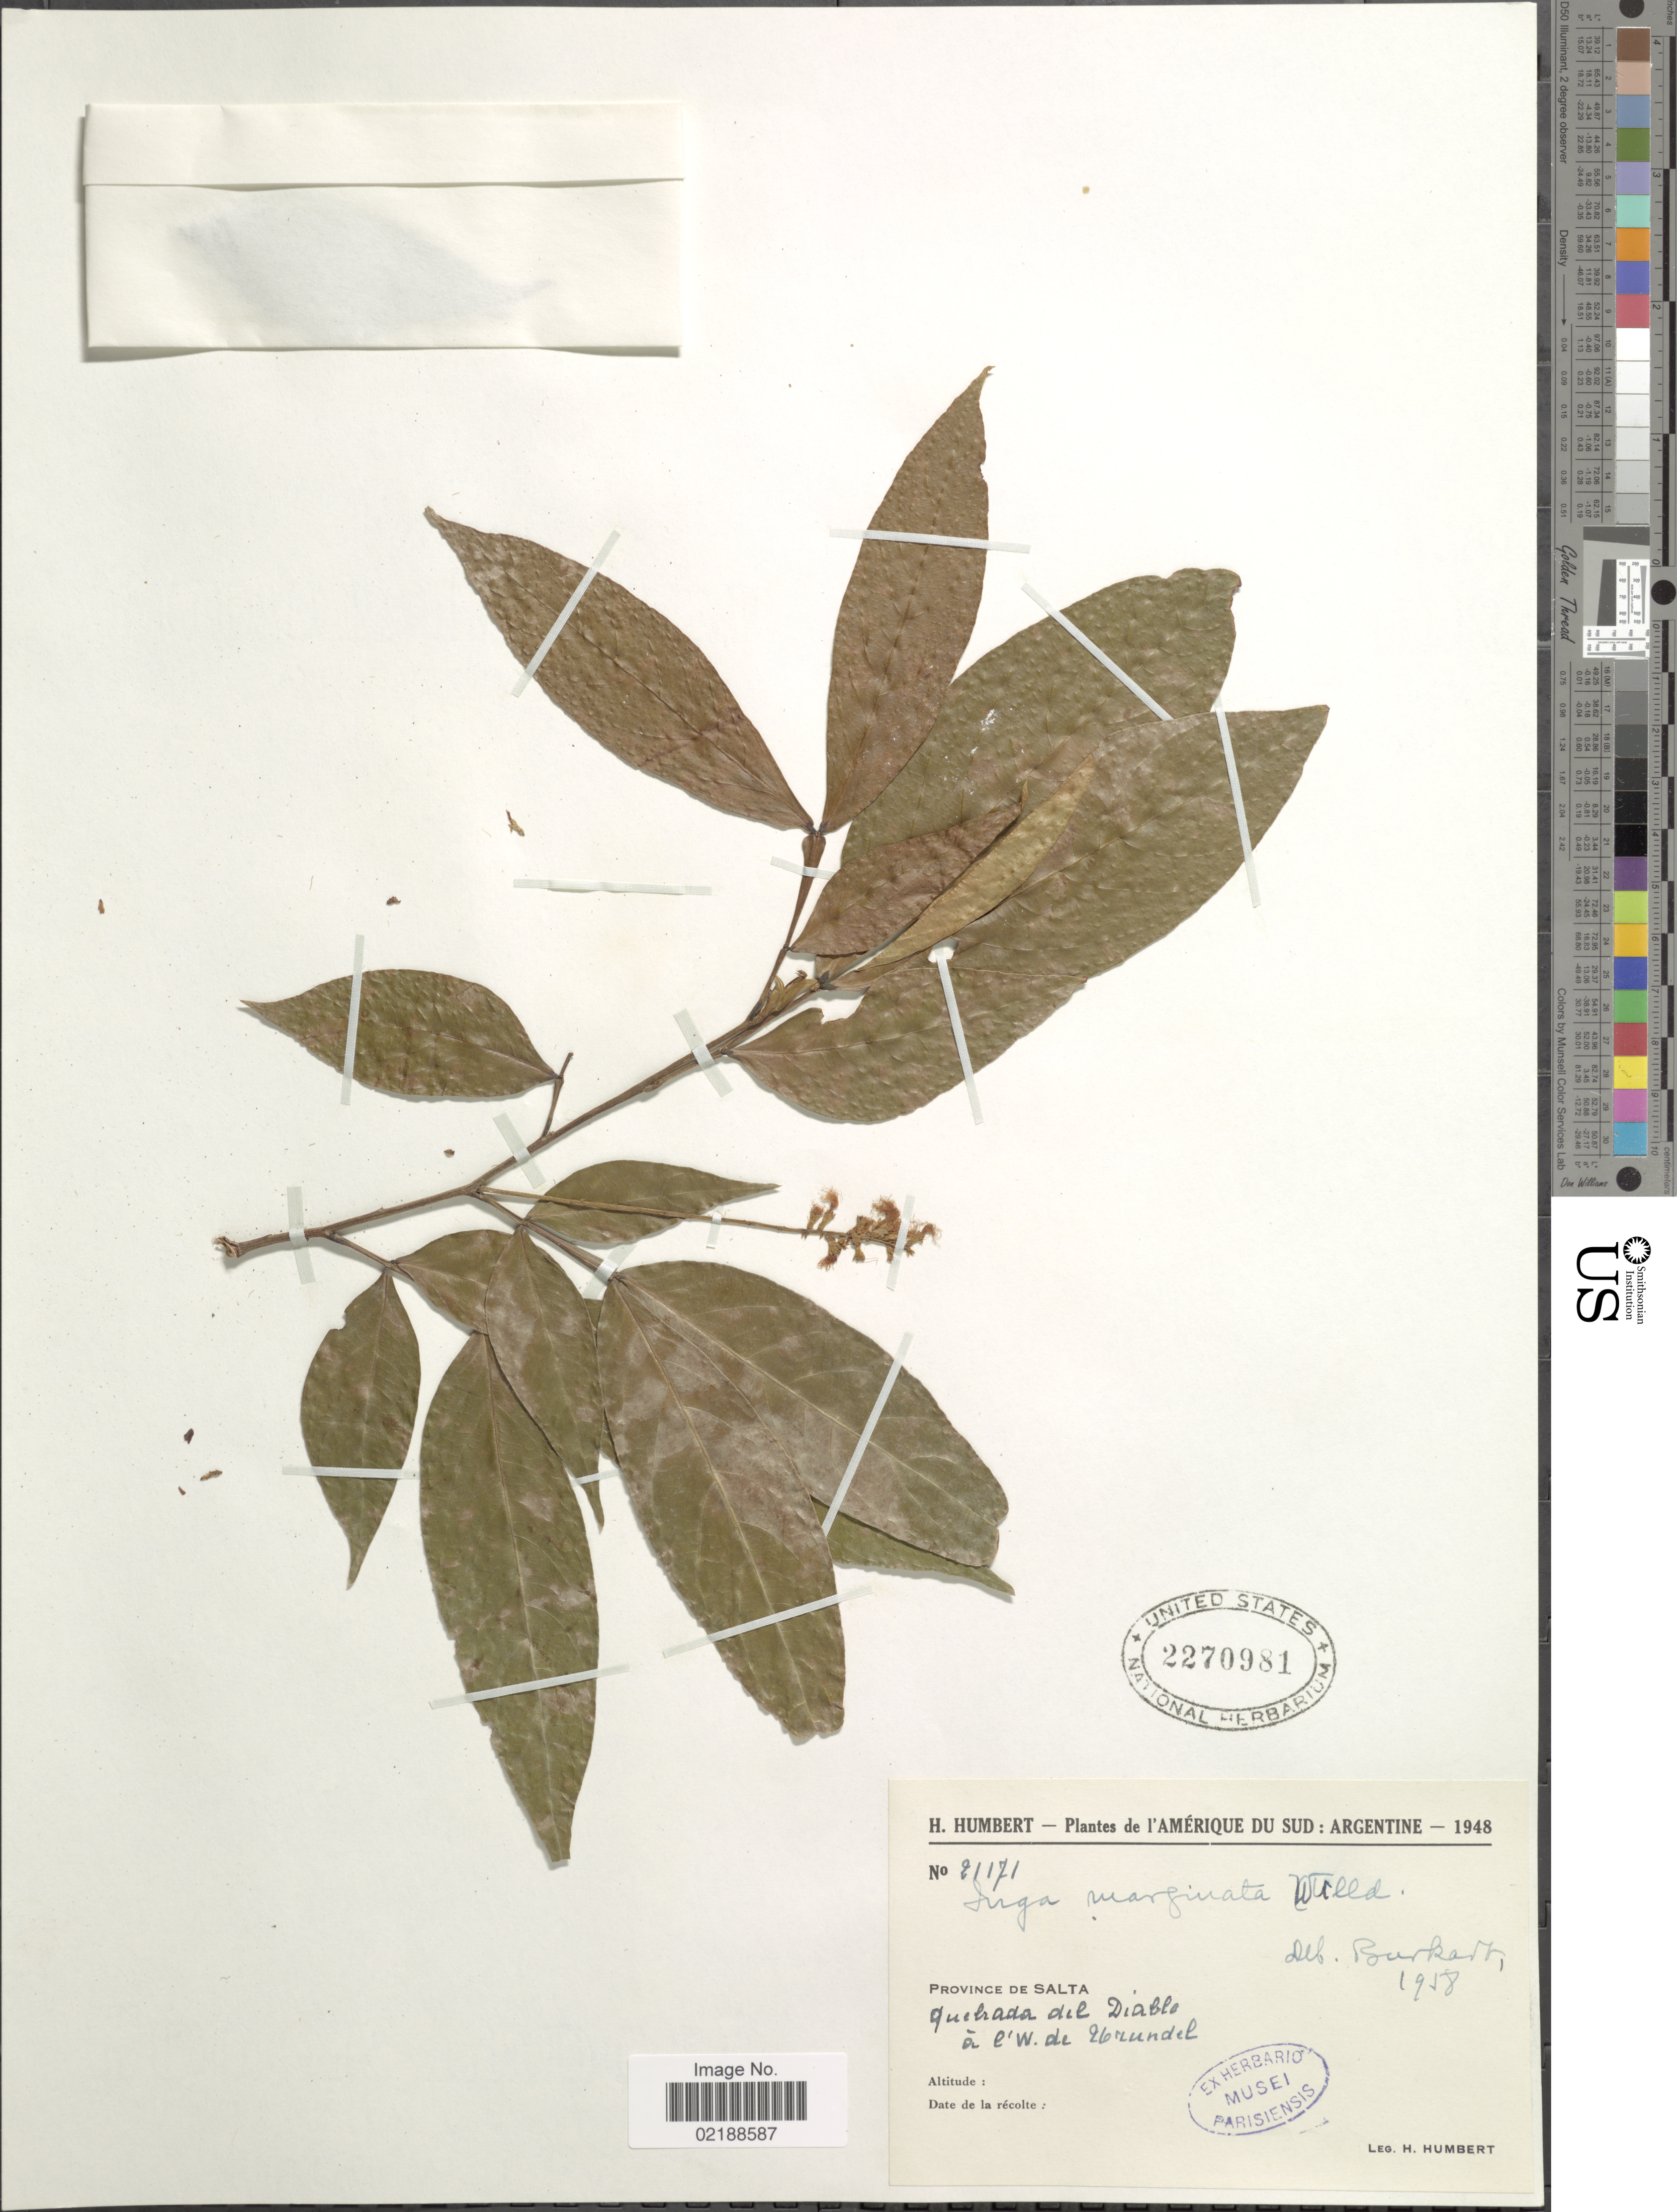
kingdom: Plantae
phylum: Tracheophyta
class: Magnoliopsida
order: Fabales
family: Fabaceae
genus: Inga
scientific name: Inga marginata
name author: Willd.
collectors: H. Humbert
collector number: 21171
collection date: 1948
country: Argentina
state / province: Salta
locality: L'Amériqie du Sud, Quebrada del Doablo á l'W. de Urundel.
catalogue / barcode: US 2270981